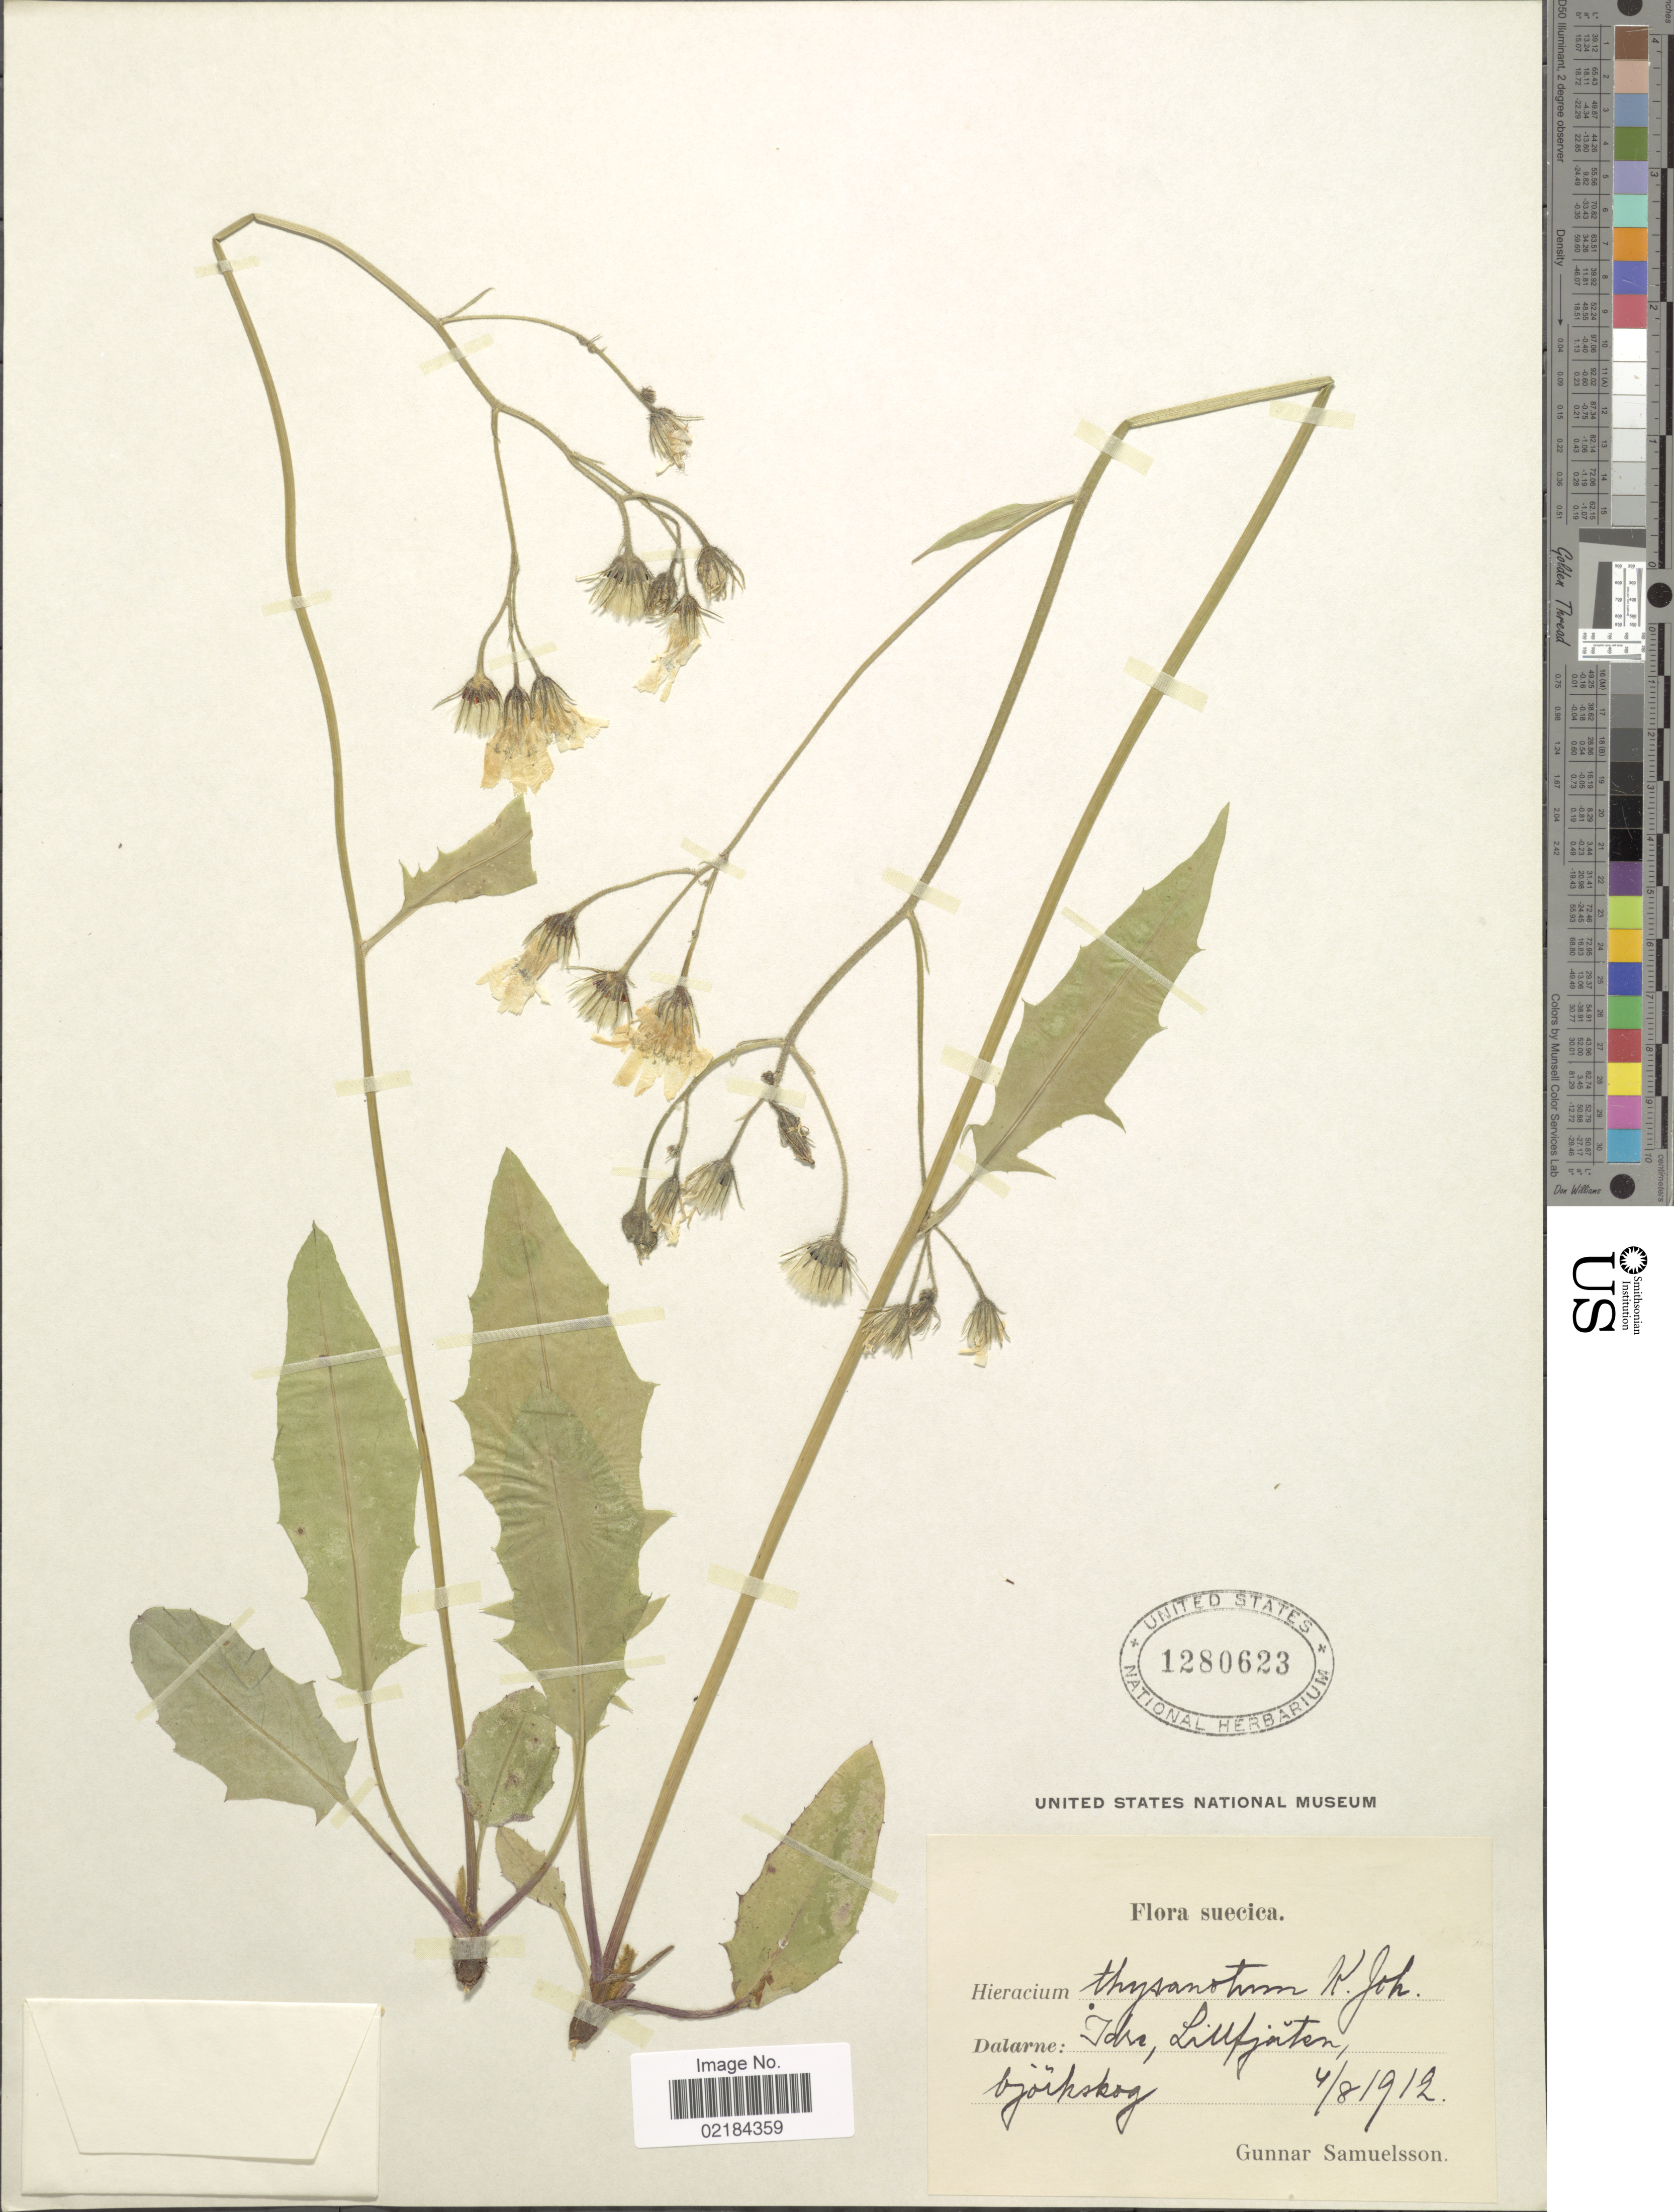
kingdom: Plantae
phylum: Tracheophyta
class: Magnoliopsida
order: Asterales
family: Asteraceae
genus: Hieracium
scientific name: Hieracium thysanotum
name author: Johanss.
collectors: G. Samuelsson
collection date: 1912-08-04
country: Sweden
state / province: Dalarna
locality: Suecica. Dalarne: Idre , Lillfjäten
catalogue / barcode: US 1280623